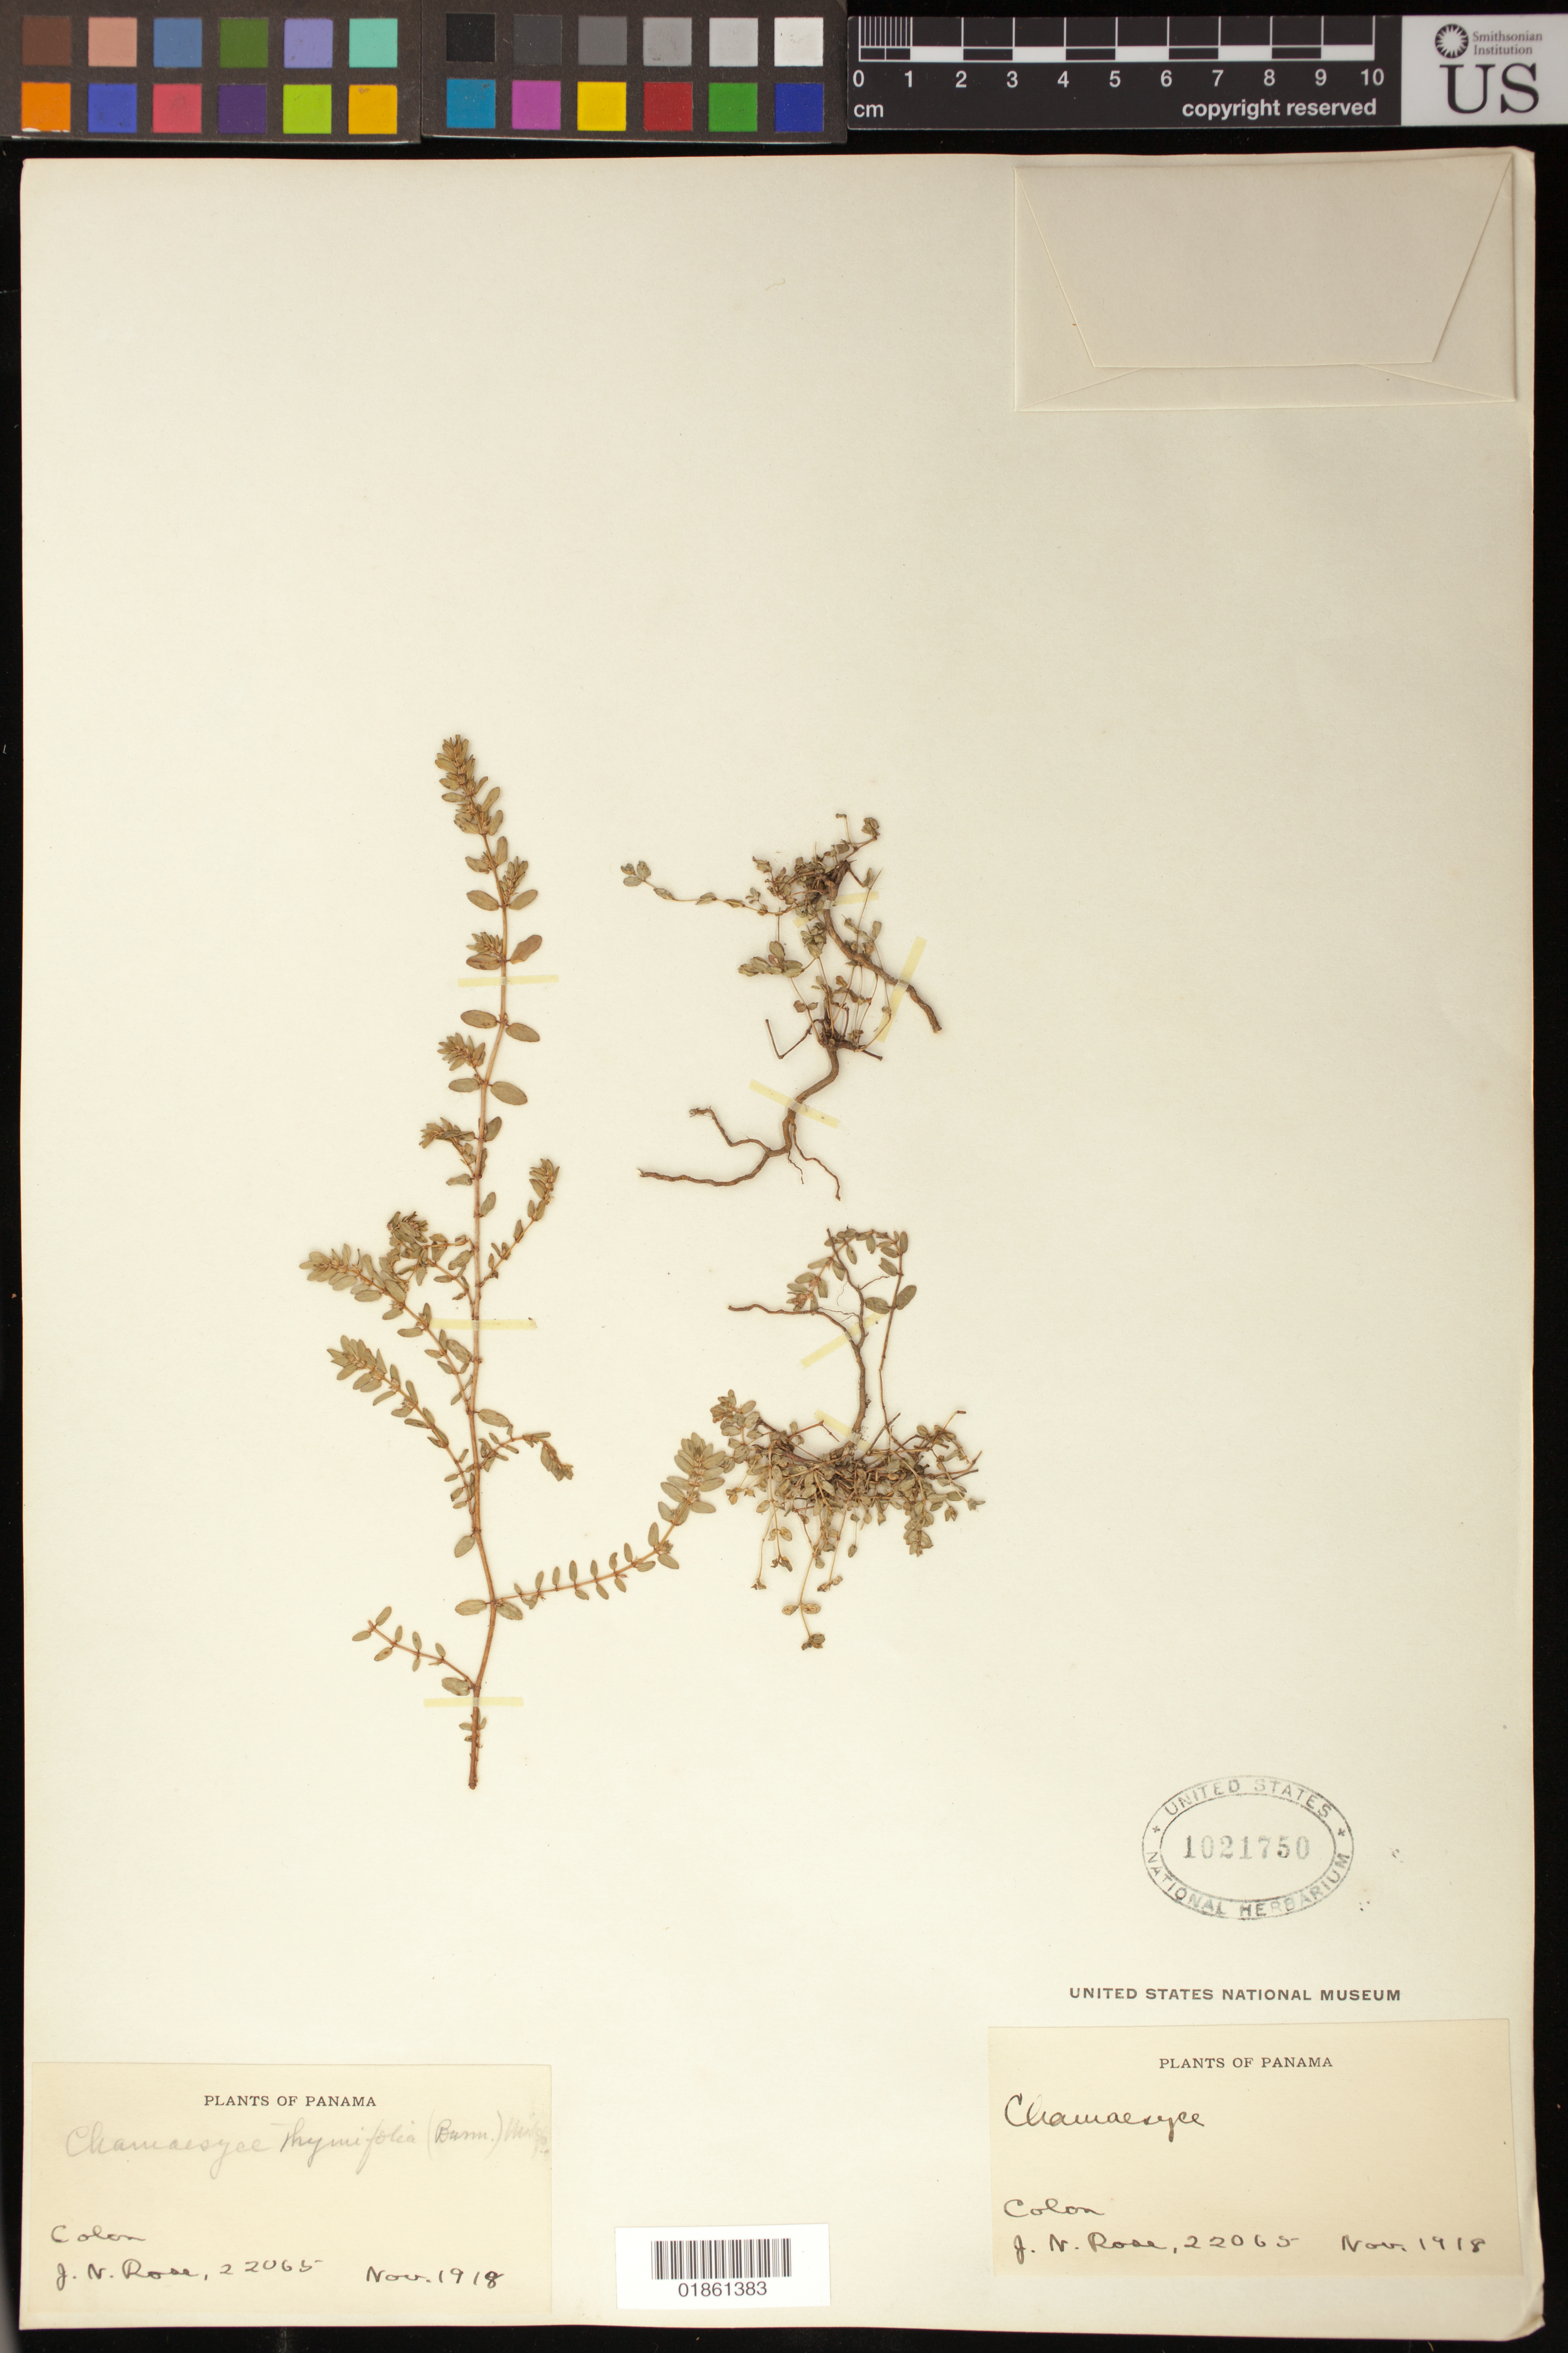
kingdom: Plantae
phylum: Tracheophyta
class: Magnoliopsida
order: Malpighiales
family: Euphorbiaceae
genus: Euphorbia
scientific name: Euphorbia thymifolia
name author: L.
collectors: J. N. Rose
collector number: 22065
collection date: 1918-11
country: Panama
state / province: Colón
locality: Colón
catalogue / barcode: US 1021750